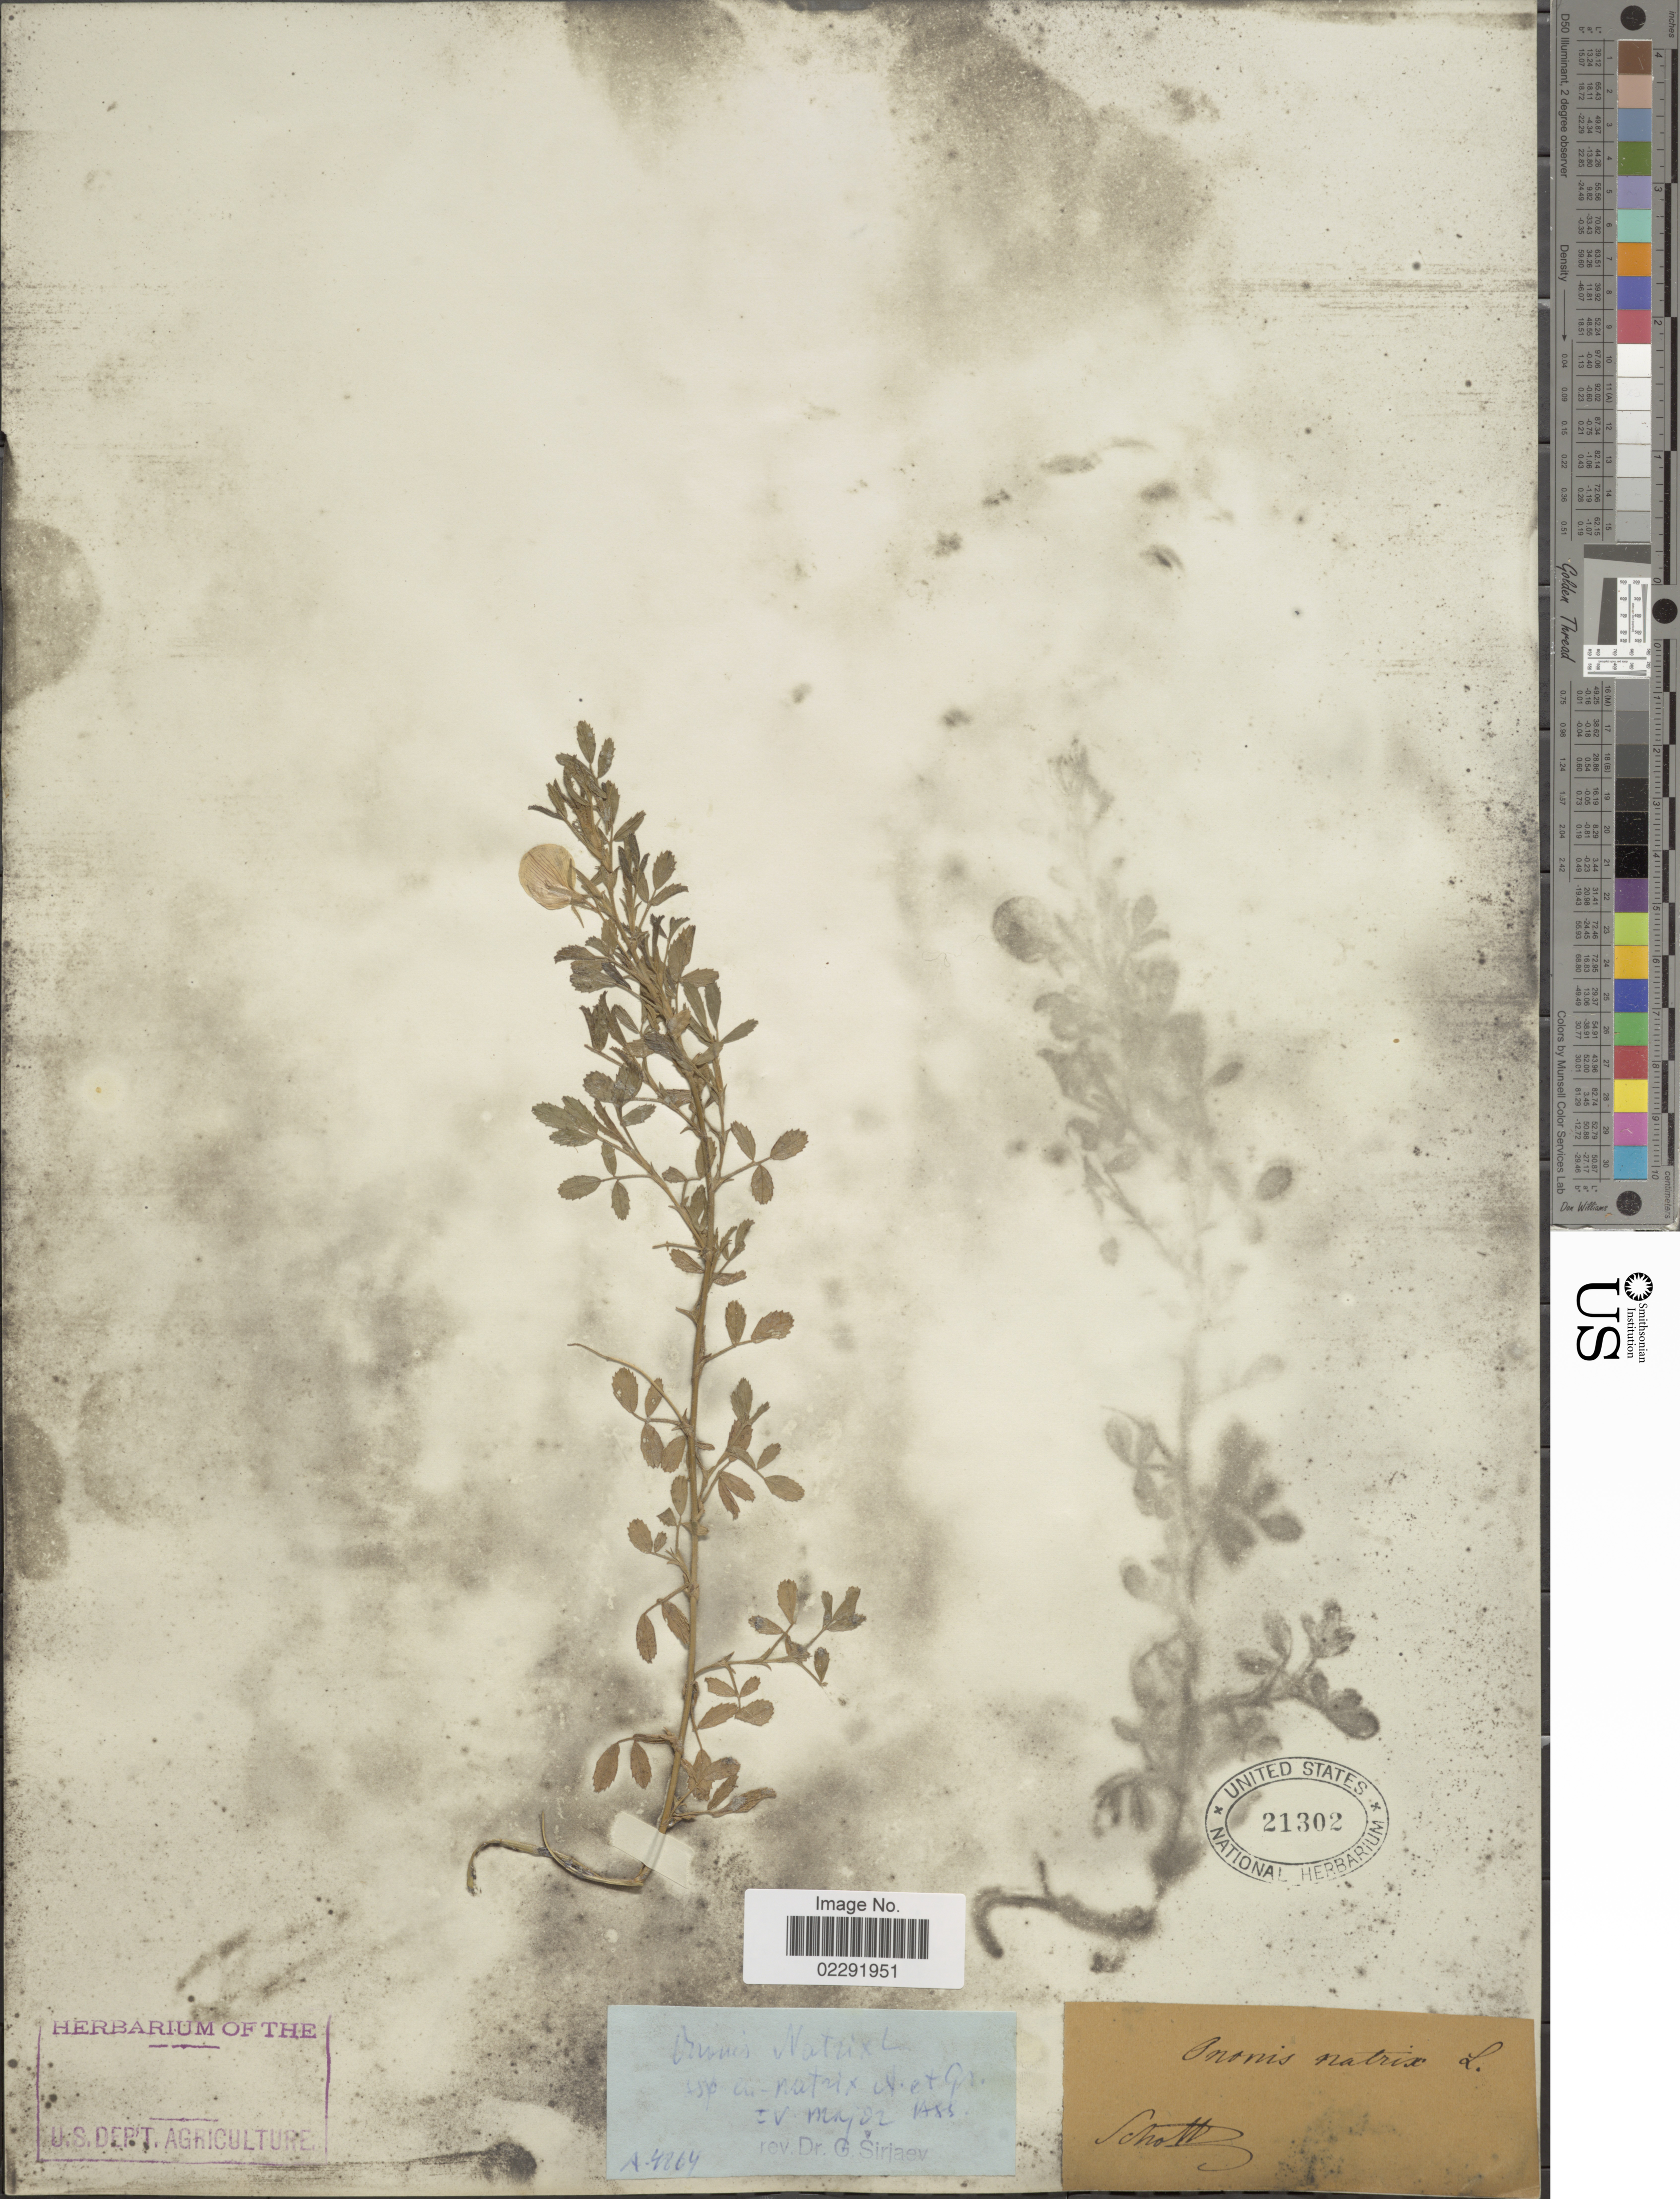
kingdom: Plantae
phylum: Tracheophyta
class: Magnoliopsida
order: Fabales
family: Fabaceae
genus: Ononis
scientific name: Ononis natrix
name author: L.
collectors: Schott, --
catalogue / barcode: US 21302